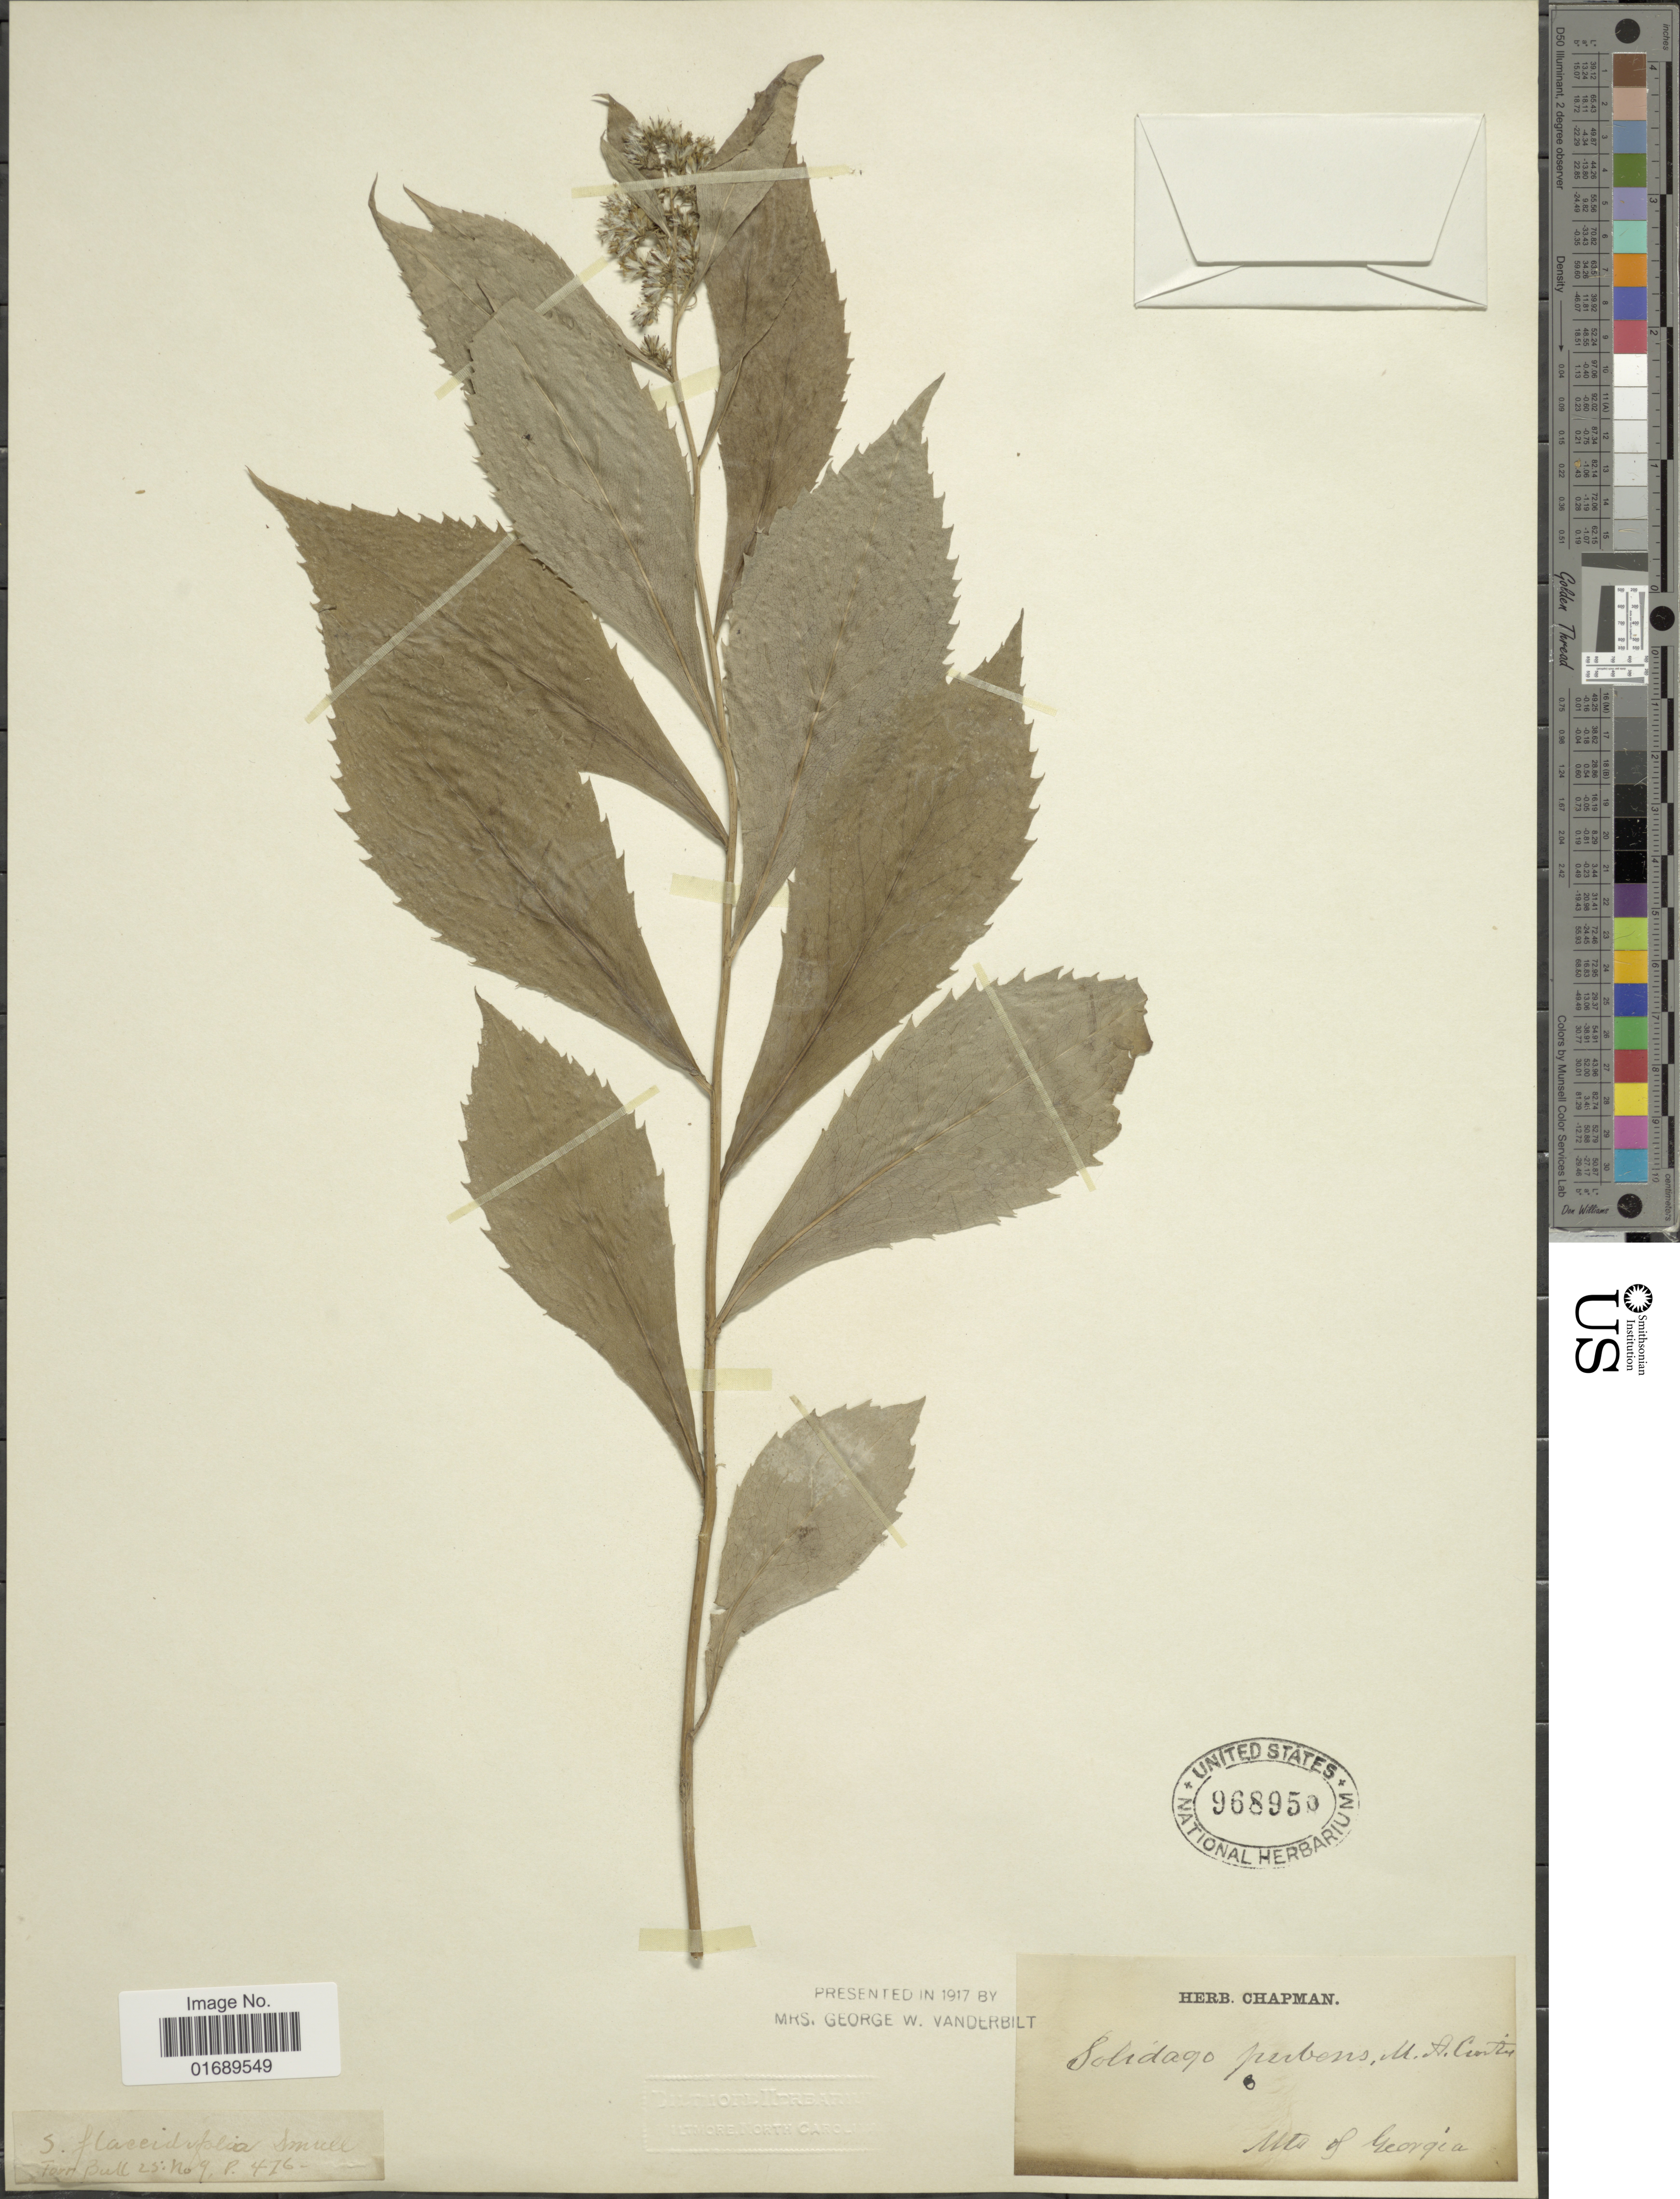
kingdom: Plantae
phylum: Tracheophyta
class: Magnoliopsida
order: Asterales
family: Asteraceae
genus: Solidago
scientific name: Solidago pubens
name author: M.A. Curtis ex Torr. & A. Gray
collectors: ex herb. Chapman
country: United States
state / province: Georgia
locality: Mts of Georgia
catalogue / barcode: US 968950